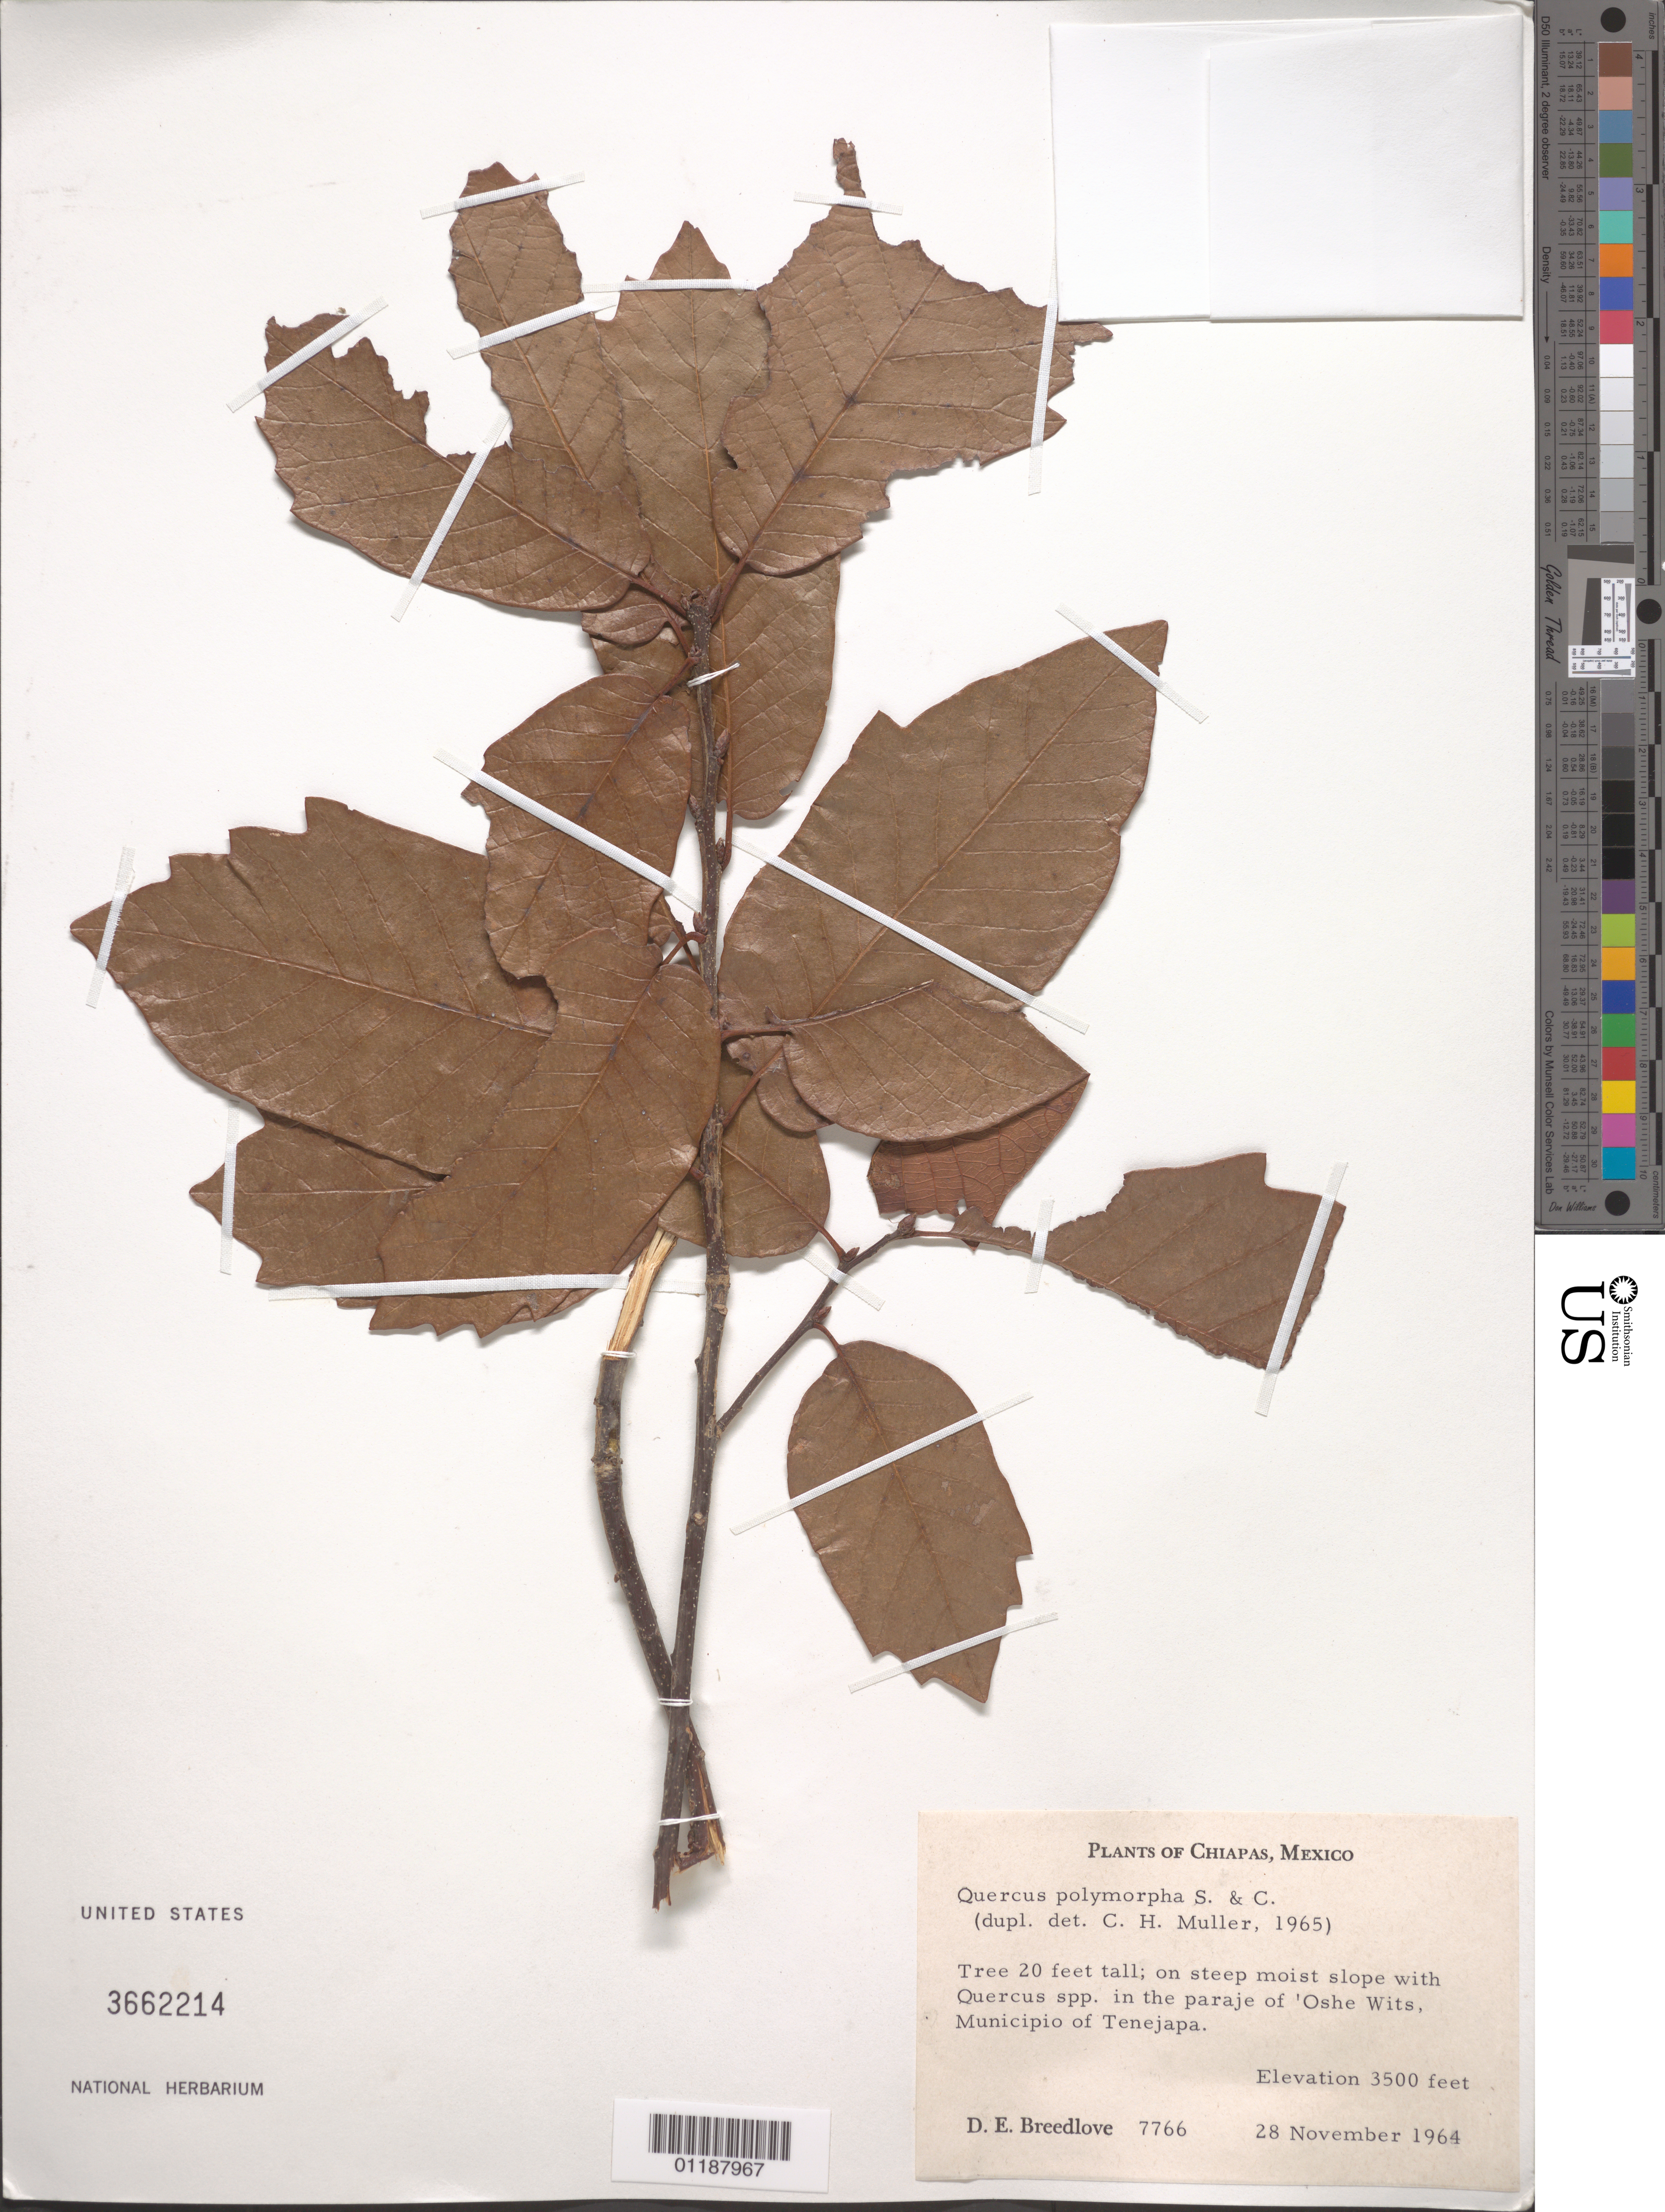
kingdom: Plantae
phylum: Tracheophyta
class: Magnoliopsida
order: Fagales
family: Fagaceae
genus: Quercus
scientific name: Quercus polymorpha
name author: Schltdl. & Cham.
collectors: D. E. Breedlove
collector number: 7766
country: Mexico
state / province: Chiapas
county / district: Tenejapa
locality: In the paraje of 'Oshe Wits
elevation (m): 1067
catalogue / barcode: US 3662214